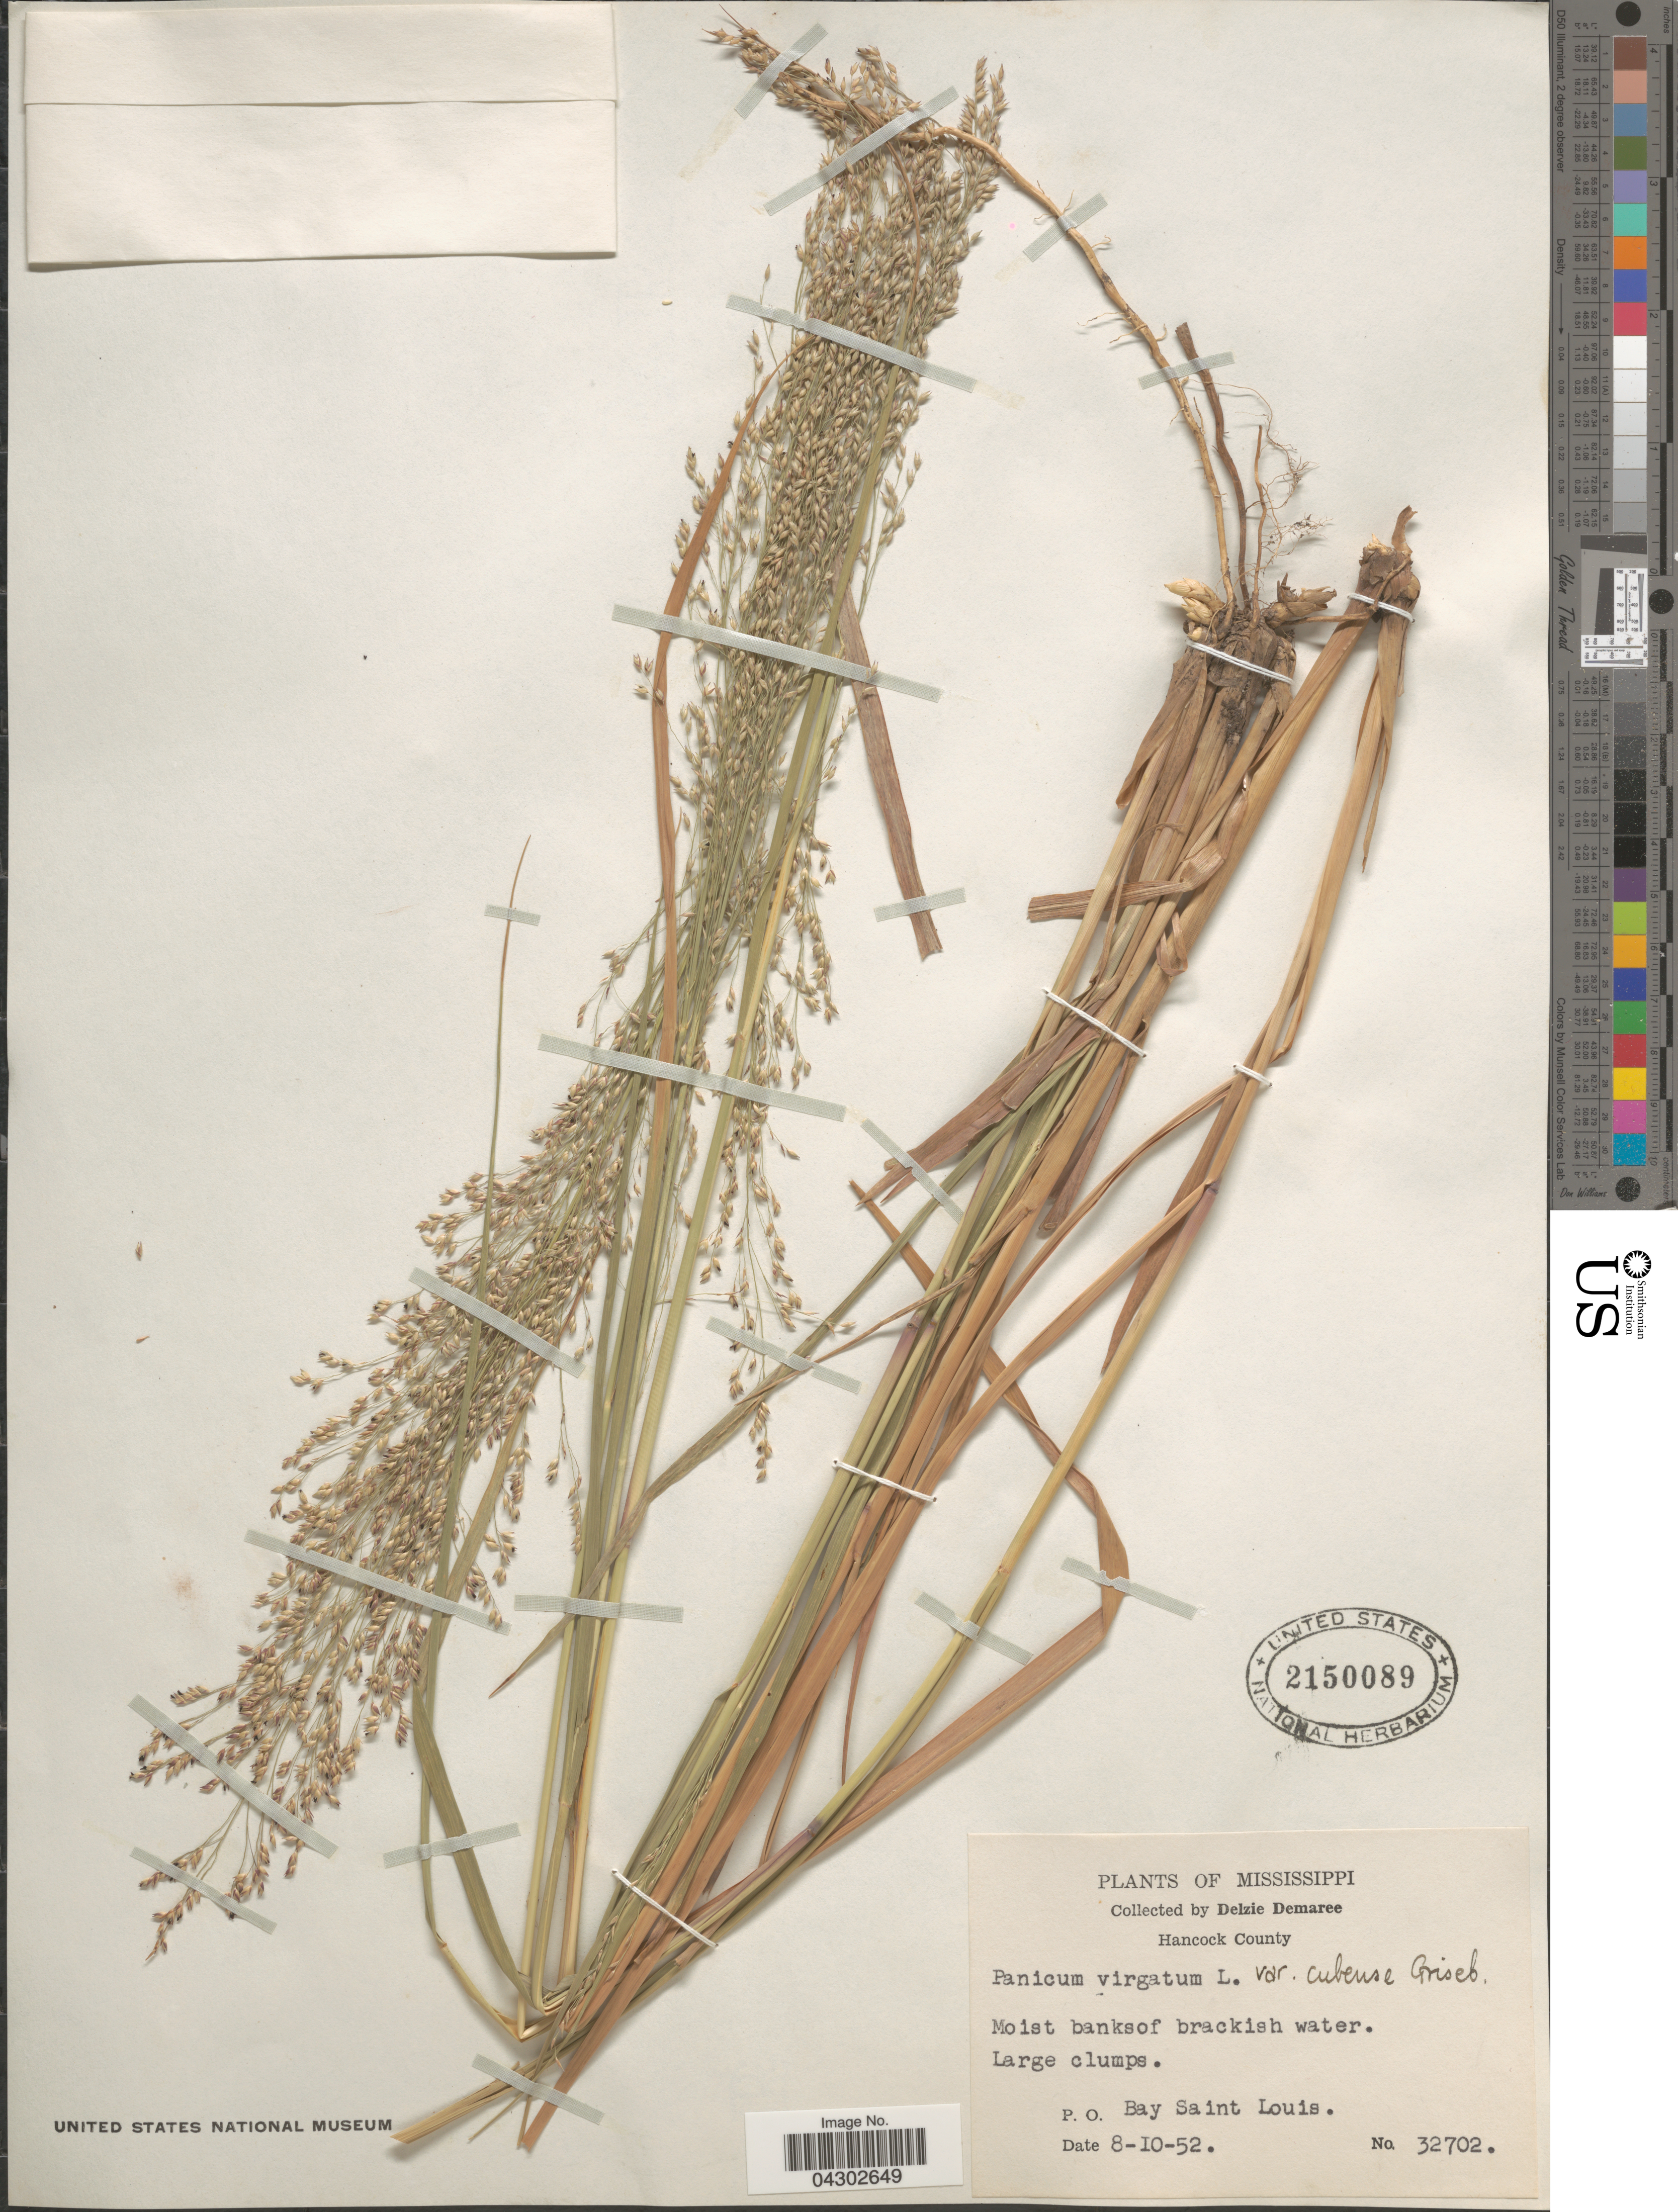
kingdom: Plantae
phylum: Tracheophyta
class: Liliopsida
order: Poales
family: Poaceae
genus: Panicum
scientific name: Panicum virgatum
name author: L.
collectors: D. Demaree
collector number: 32702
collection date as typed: Transcribed d/m/y: 10/8/52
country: United States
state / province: Mississippi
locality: Hancock County. Moist banks of brackish water. P. O. Bay Saint Louis.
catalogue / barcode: US 2150089